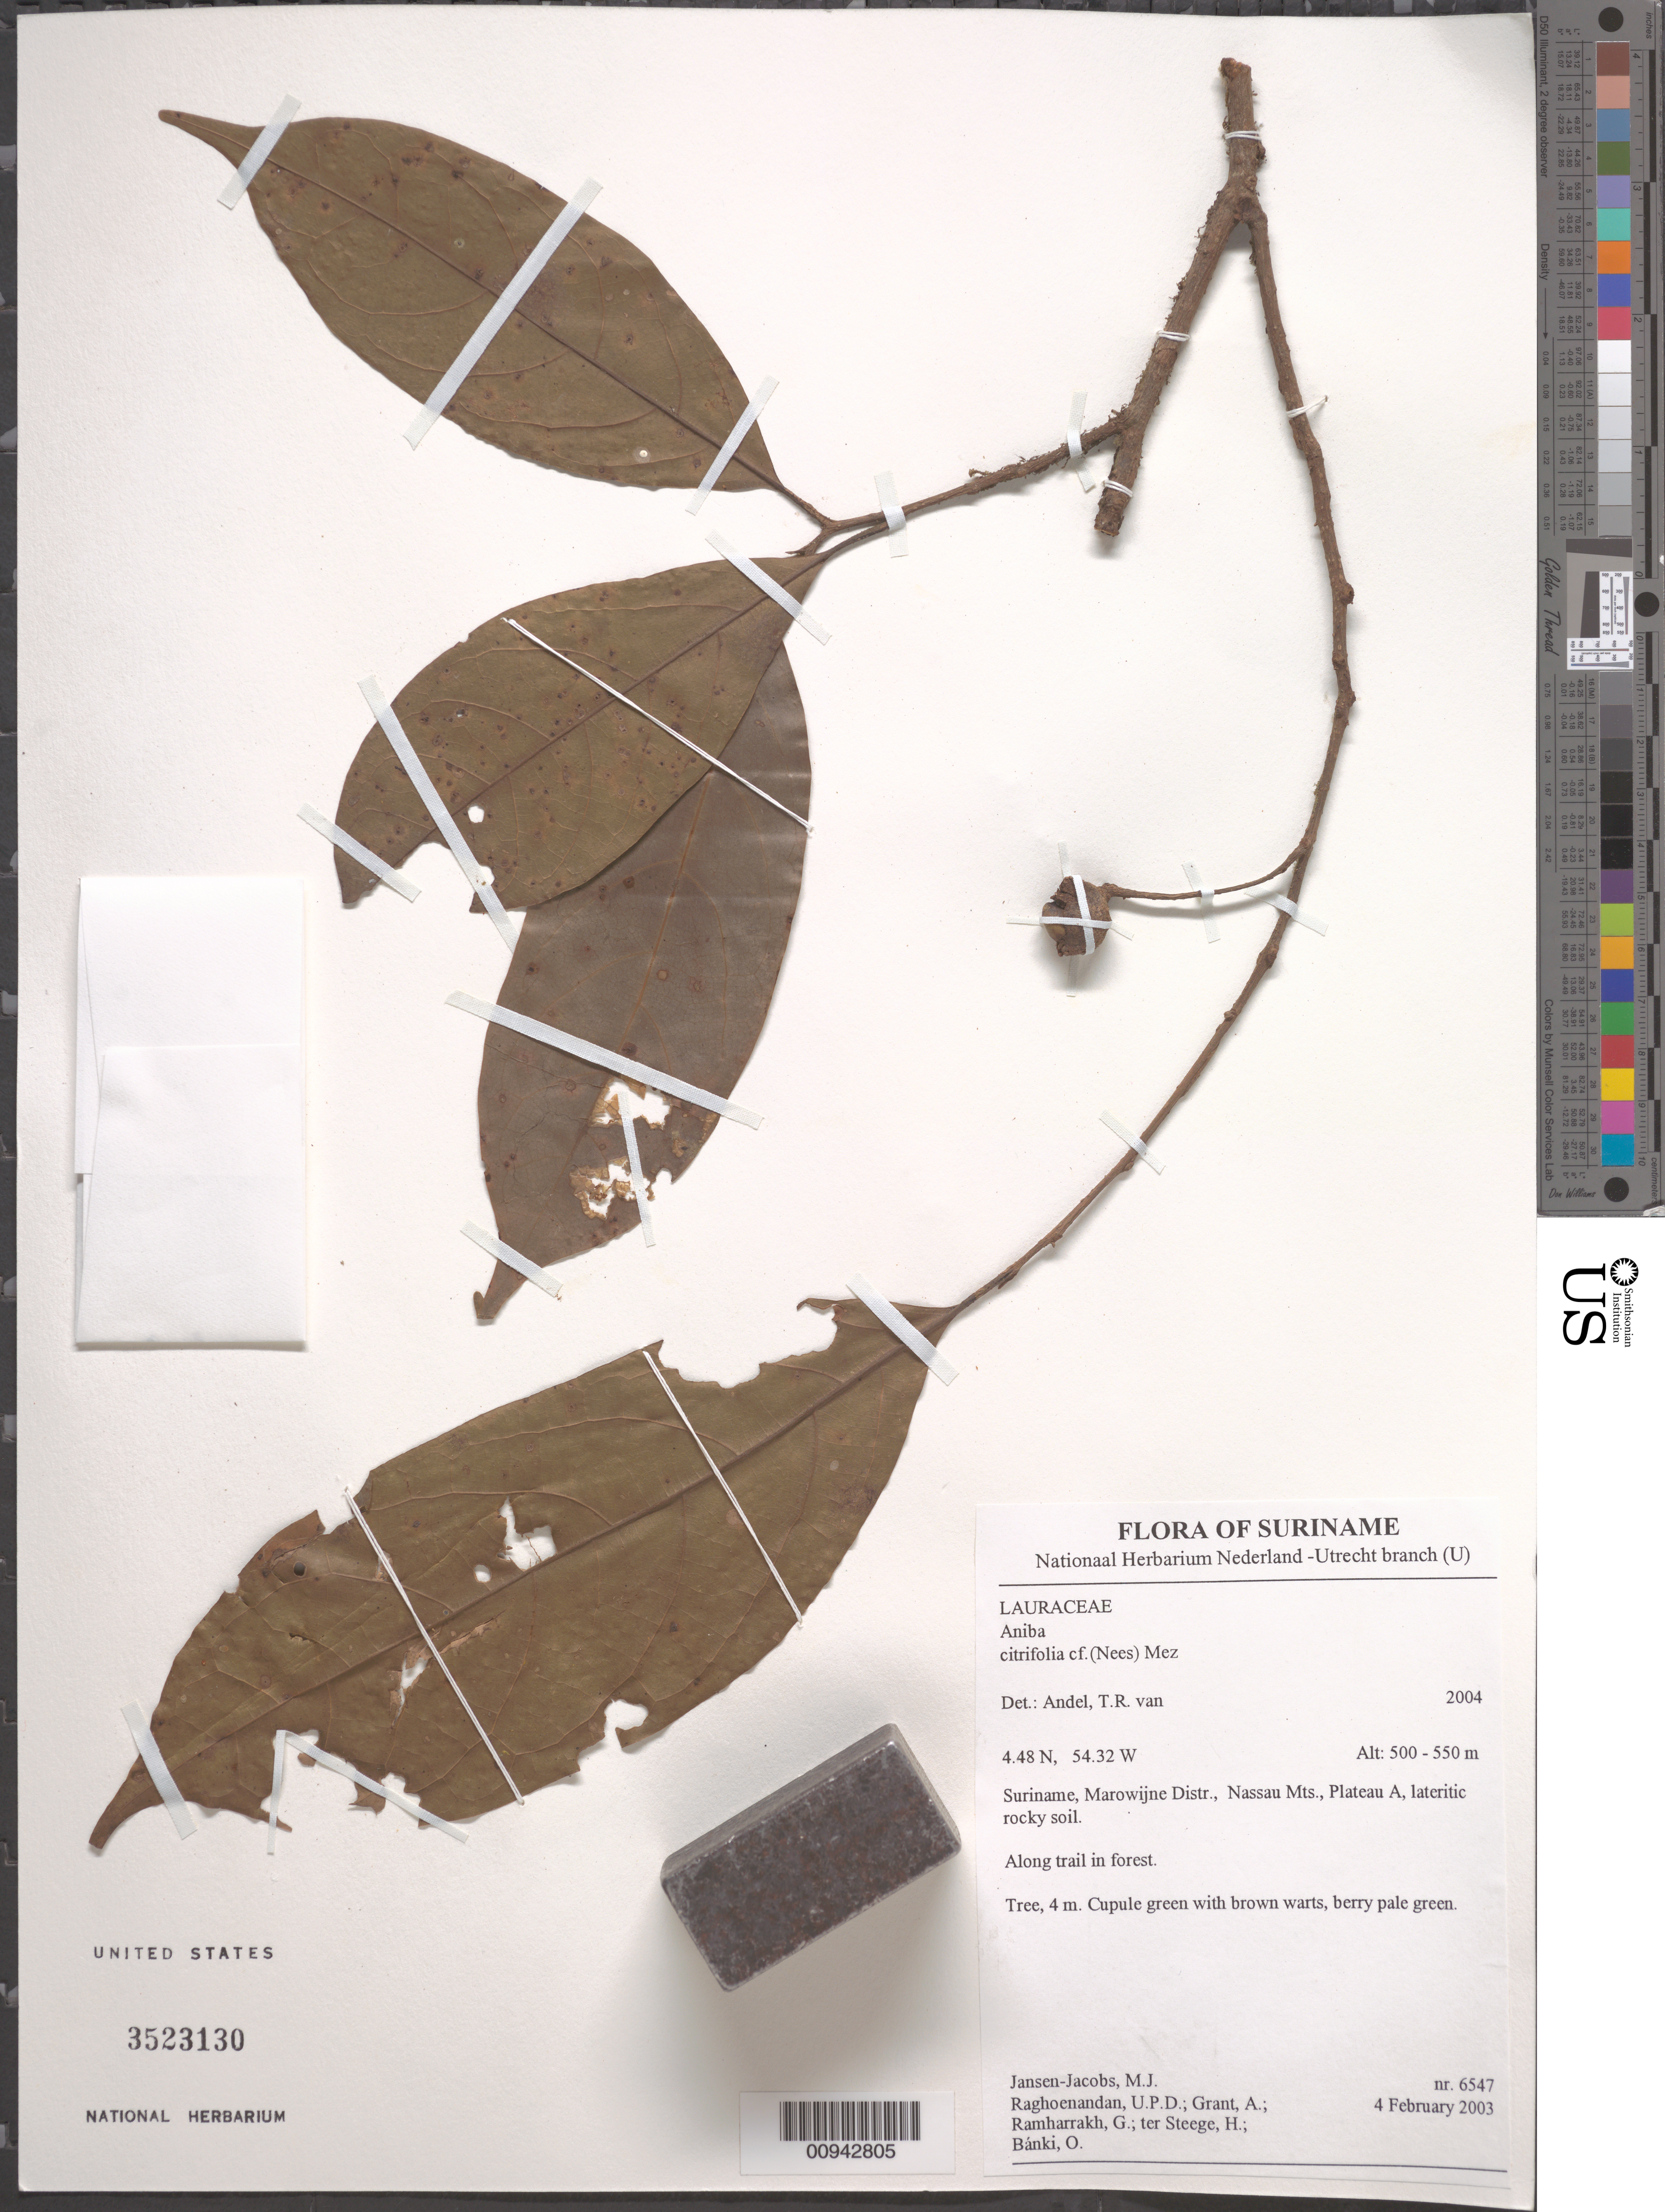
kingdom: Plantae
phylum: Tracheophyta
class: Magnoliopsida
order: Laurales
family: Lauraceae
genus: Aniba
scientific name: Aniba citrifolia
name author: (Nees) Mez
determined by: Andel, Tinde R. van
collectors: M. J. Jansen-Jacobs, U. Raghoenandan, A. Grant, G. Ramharrakh, H. ter Steege & O. Bánki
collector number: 6547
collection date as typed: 4-Feb-03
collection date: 2003-02-04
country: Suriname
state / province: Marowijne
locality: Nassau Mts., Plateau A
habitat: Lateritic rocky soil. Along trail in forest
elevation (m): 500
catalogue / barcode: US 3523130